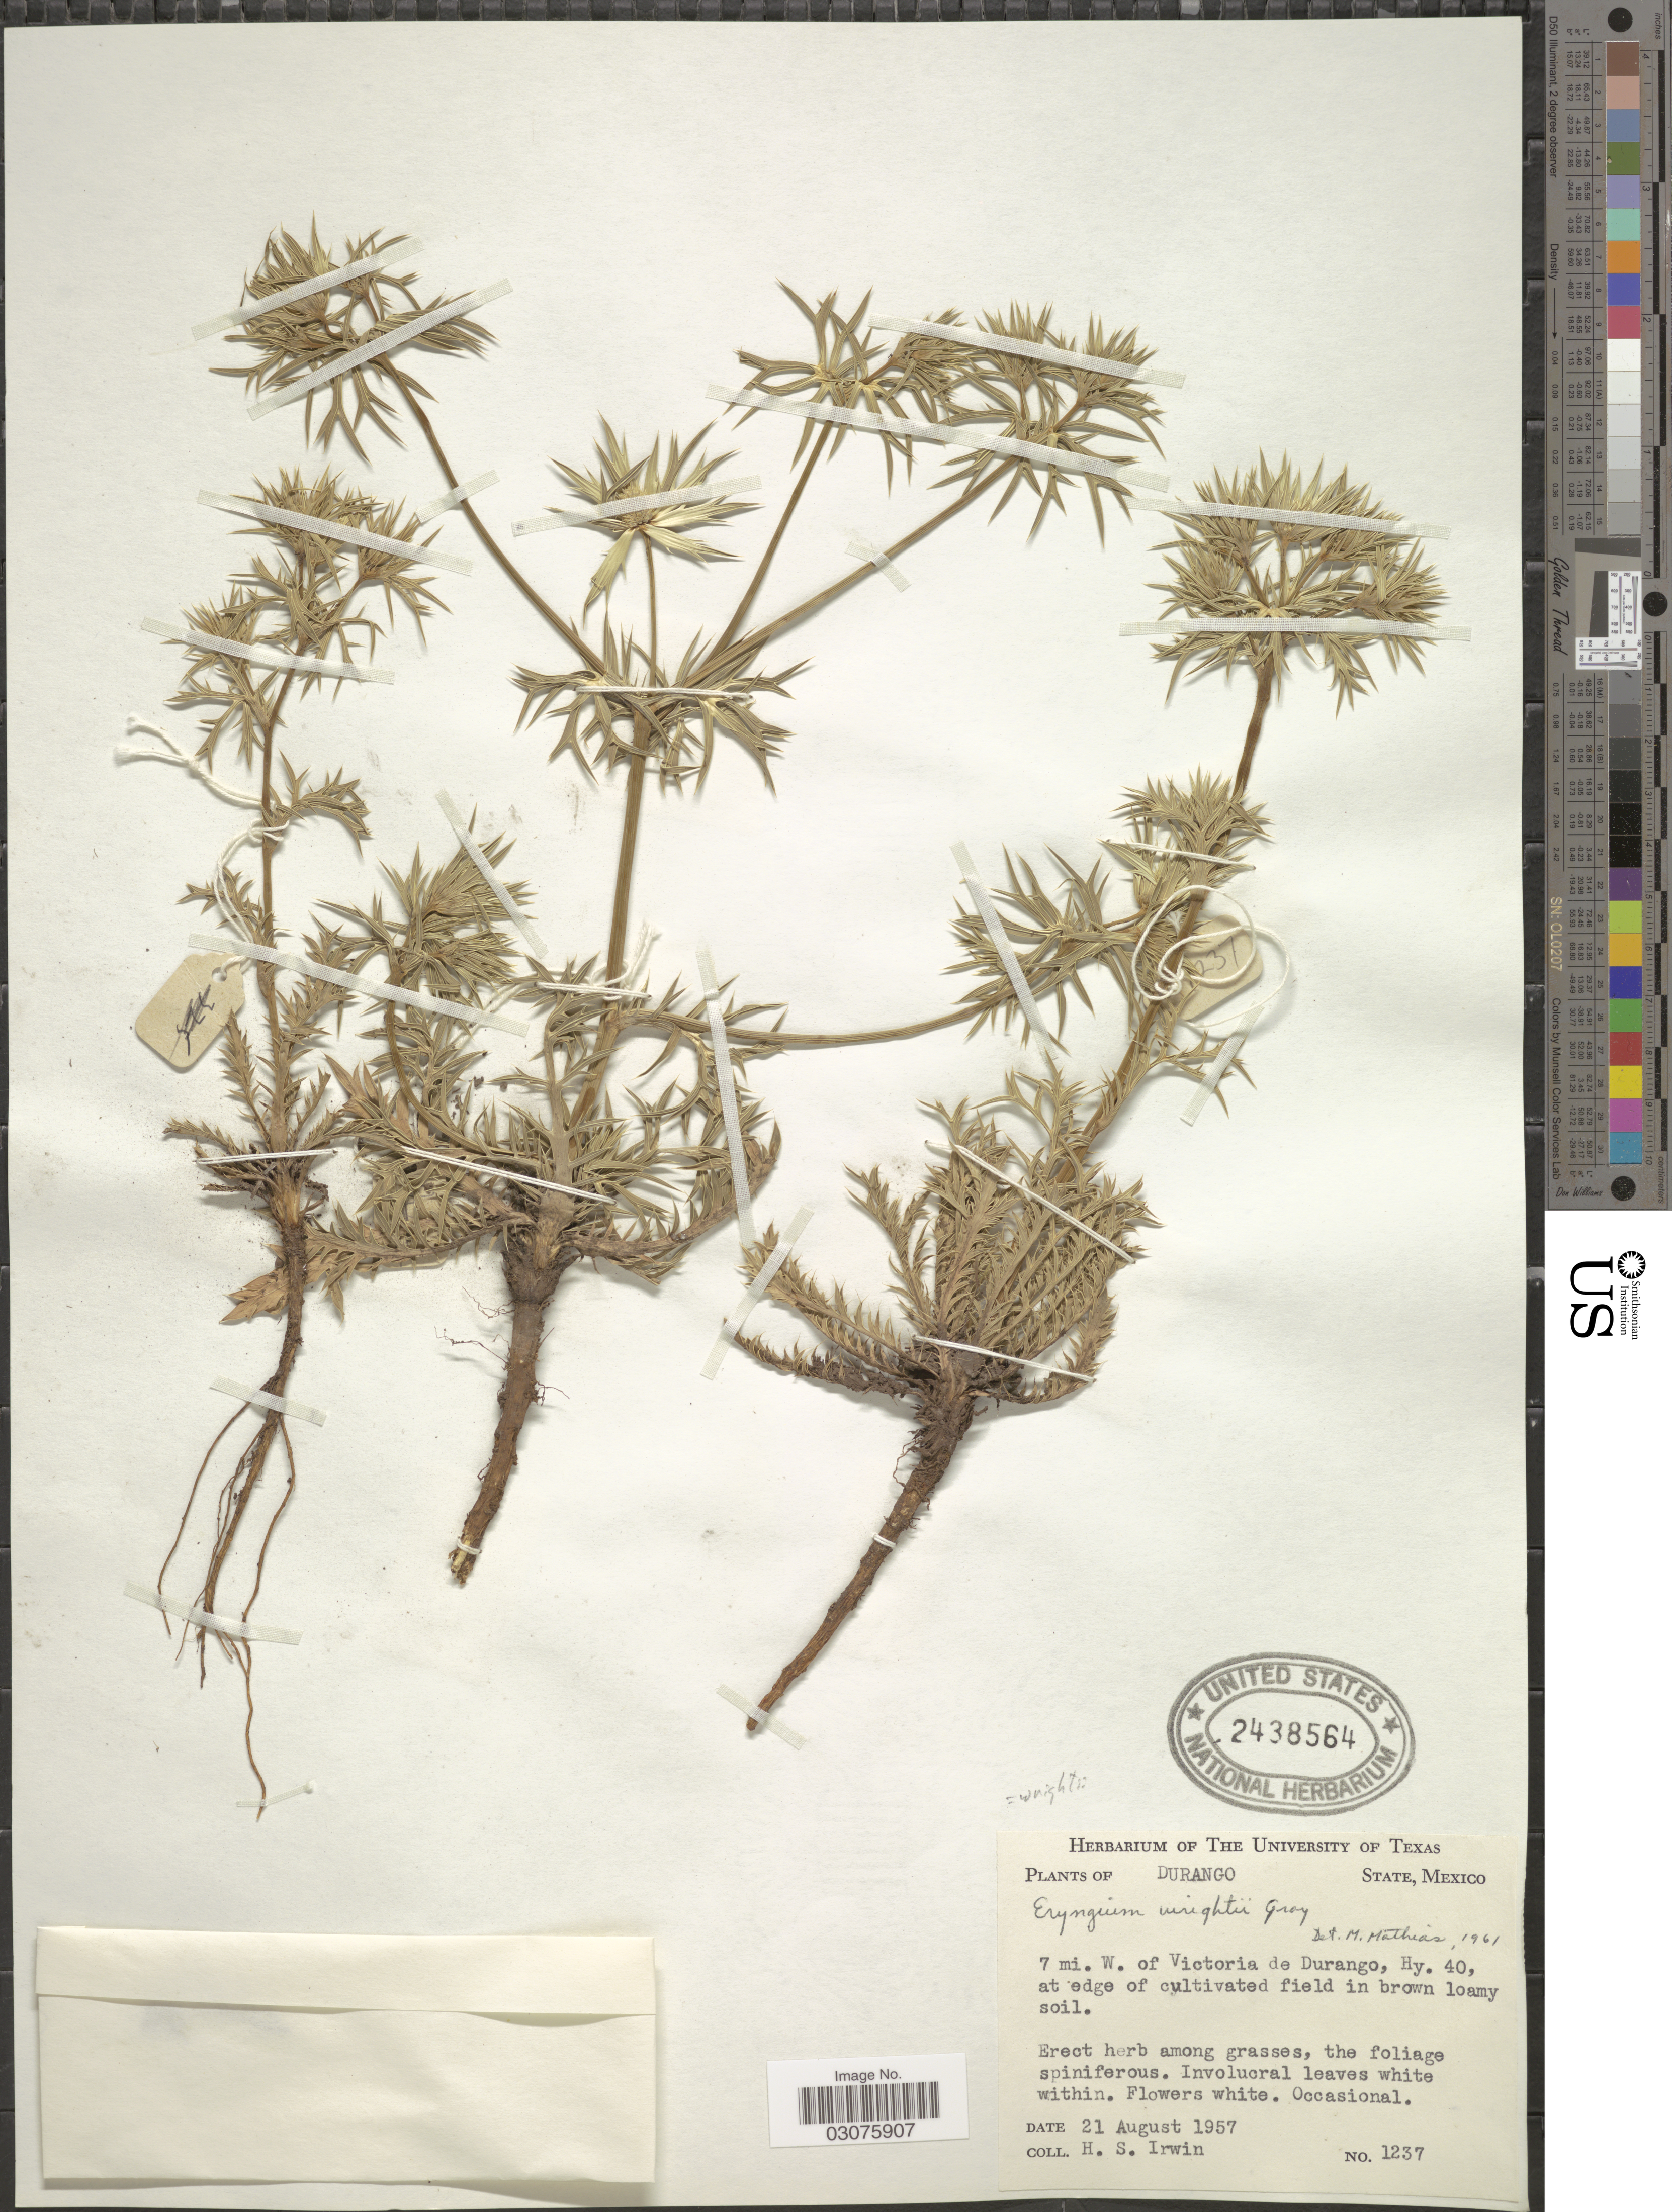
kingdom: Plantae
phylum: Tracheophyta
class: Magnoliopsida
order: Apiales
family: Apiaceae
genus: Eryngium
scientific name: Eryngium phyteumae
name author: F. Delaroche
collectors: H. Irwin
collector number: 1237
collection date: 1957-08-21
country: Mexico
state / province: Durango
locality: Durango State. 7 mi. W. of Victoria de Durango, Hy. 40.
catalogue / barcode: US 2438564